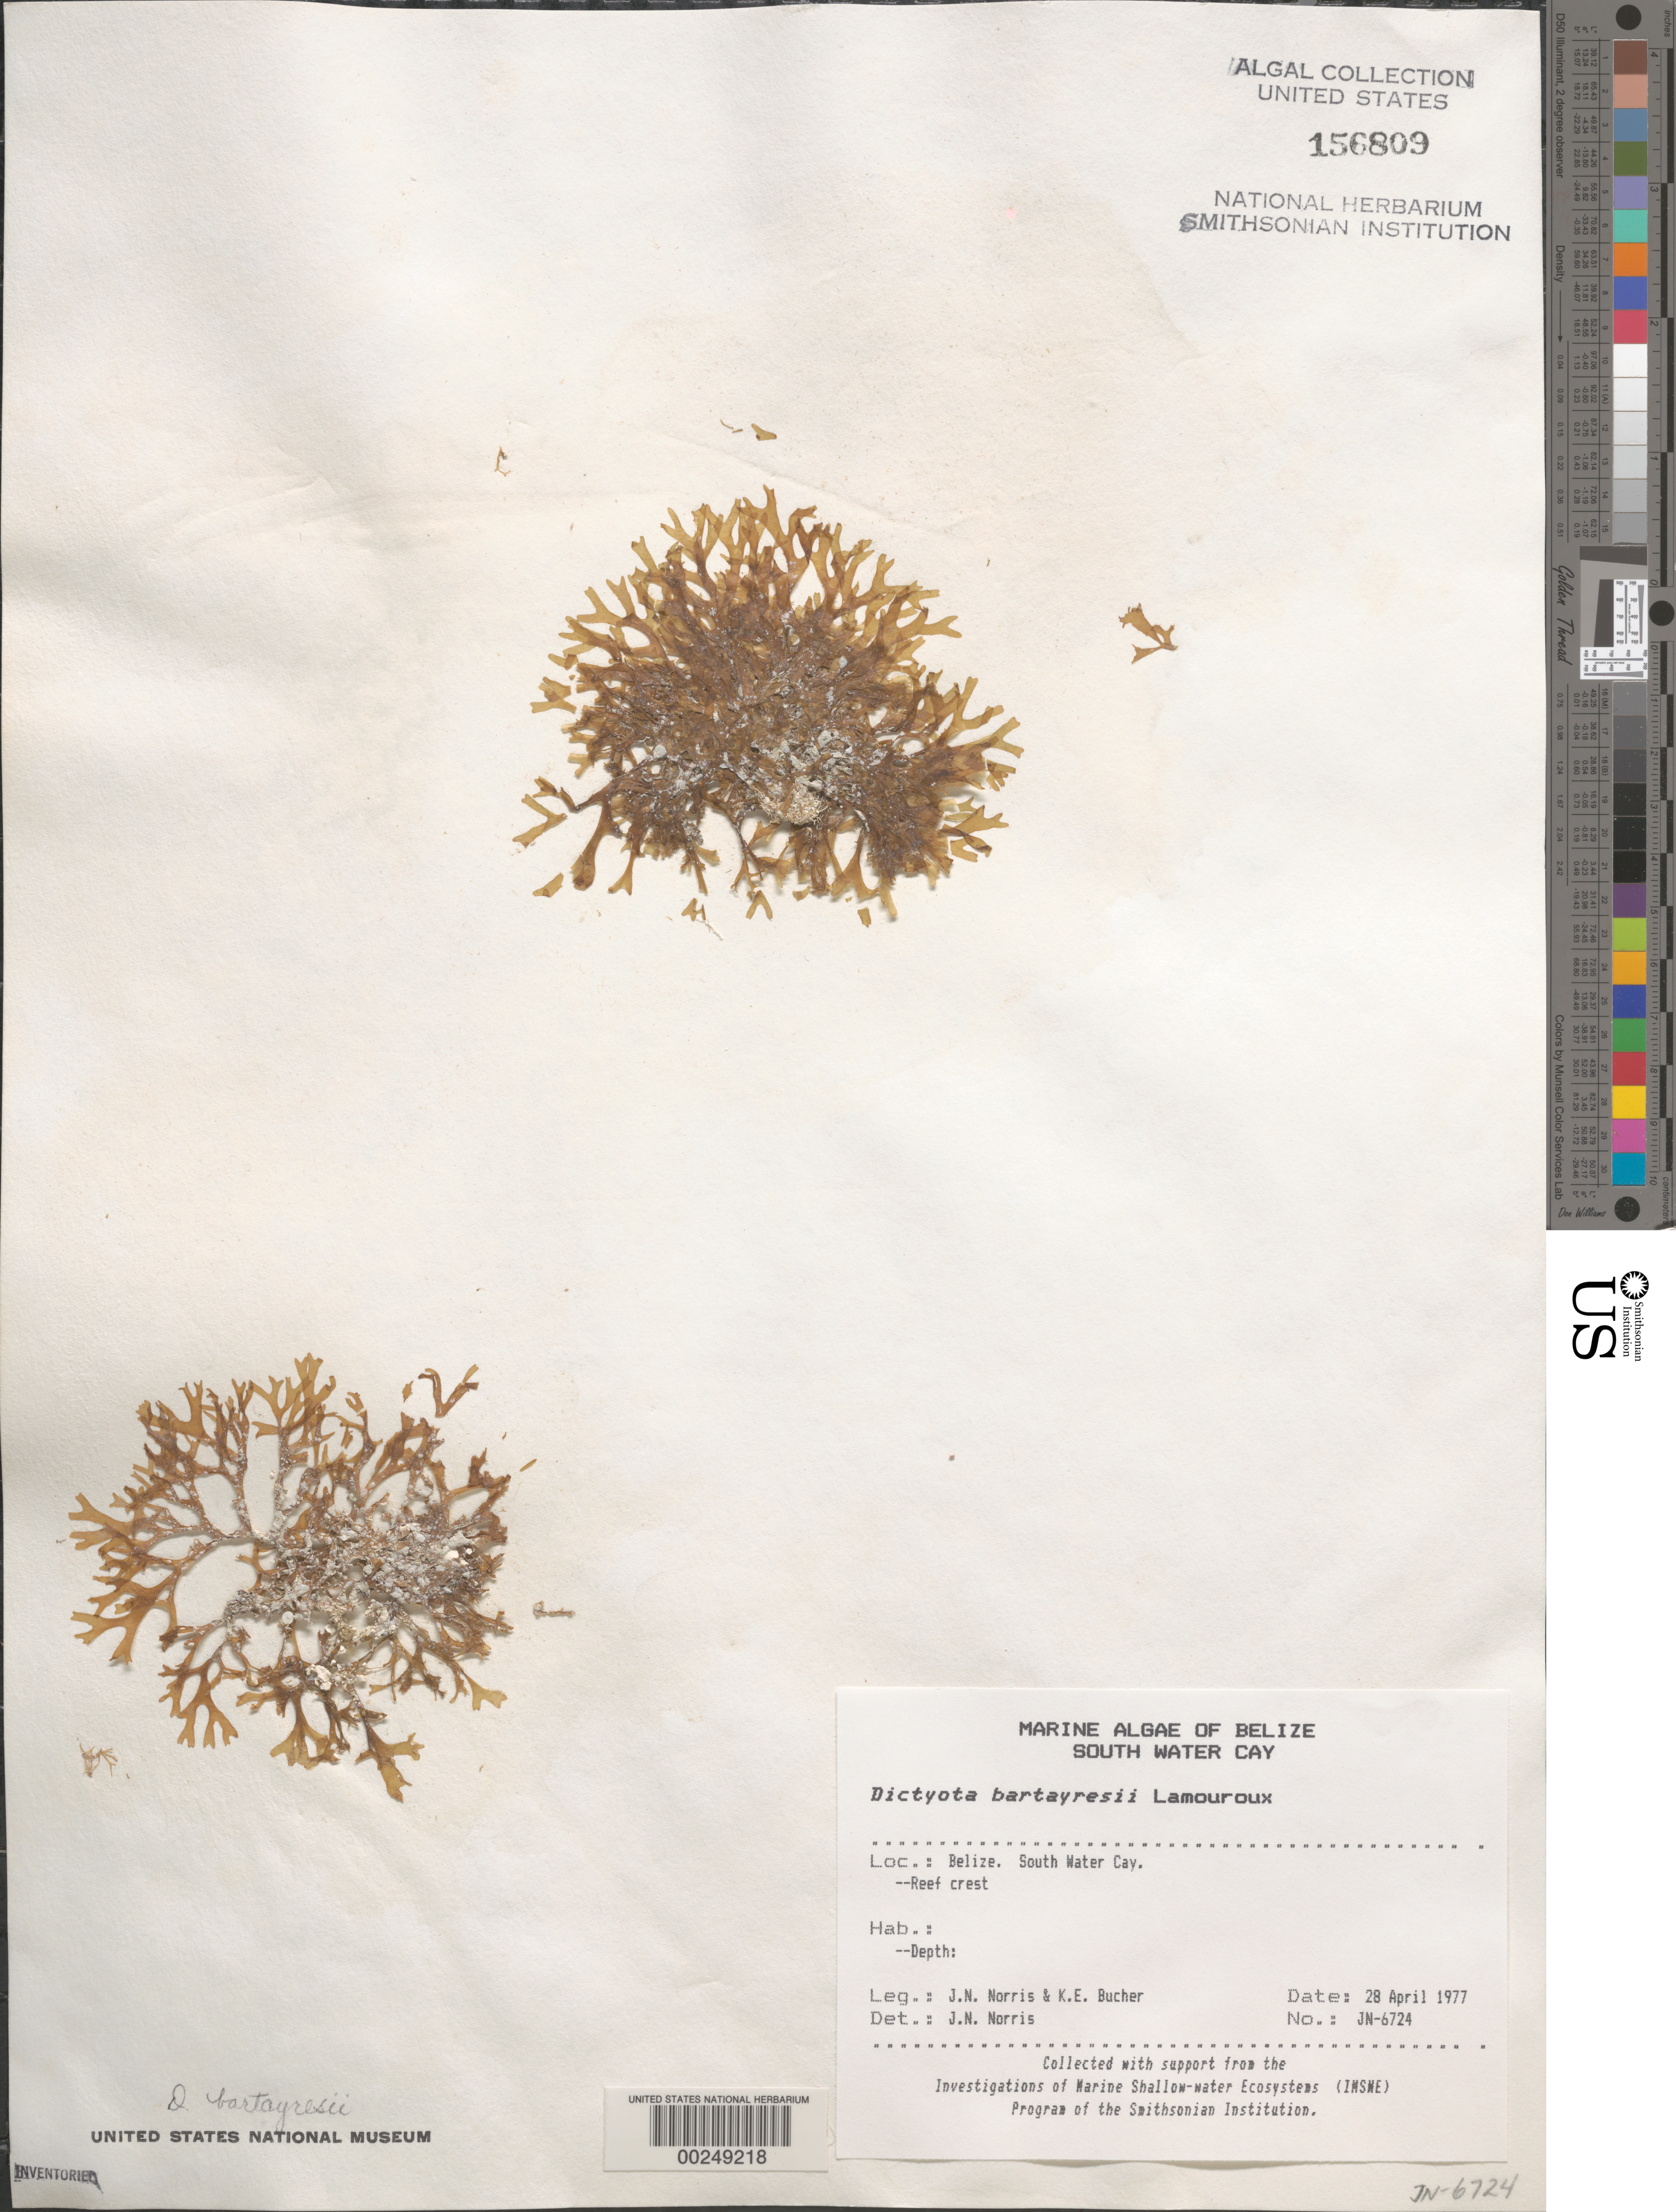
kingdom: Chromista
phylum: Ochrophyta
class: Phaeophyceae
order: Dictyotales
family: Dictyotaceae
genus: Dictyota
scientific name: Dictyota bartayresiana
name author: J.V.Lamouroux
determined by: Norris, James N.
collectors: J. N. Norris & K. E. Bucher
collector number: JN-6724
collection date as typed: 28 Apr 1977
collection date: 1977-04-28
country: Belize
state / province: Stann Creek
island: South Water Cay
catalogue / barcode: US 156809